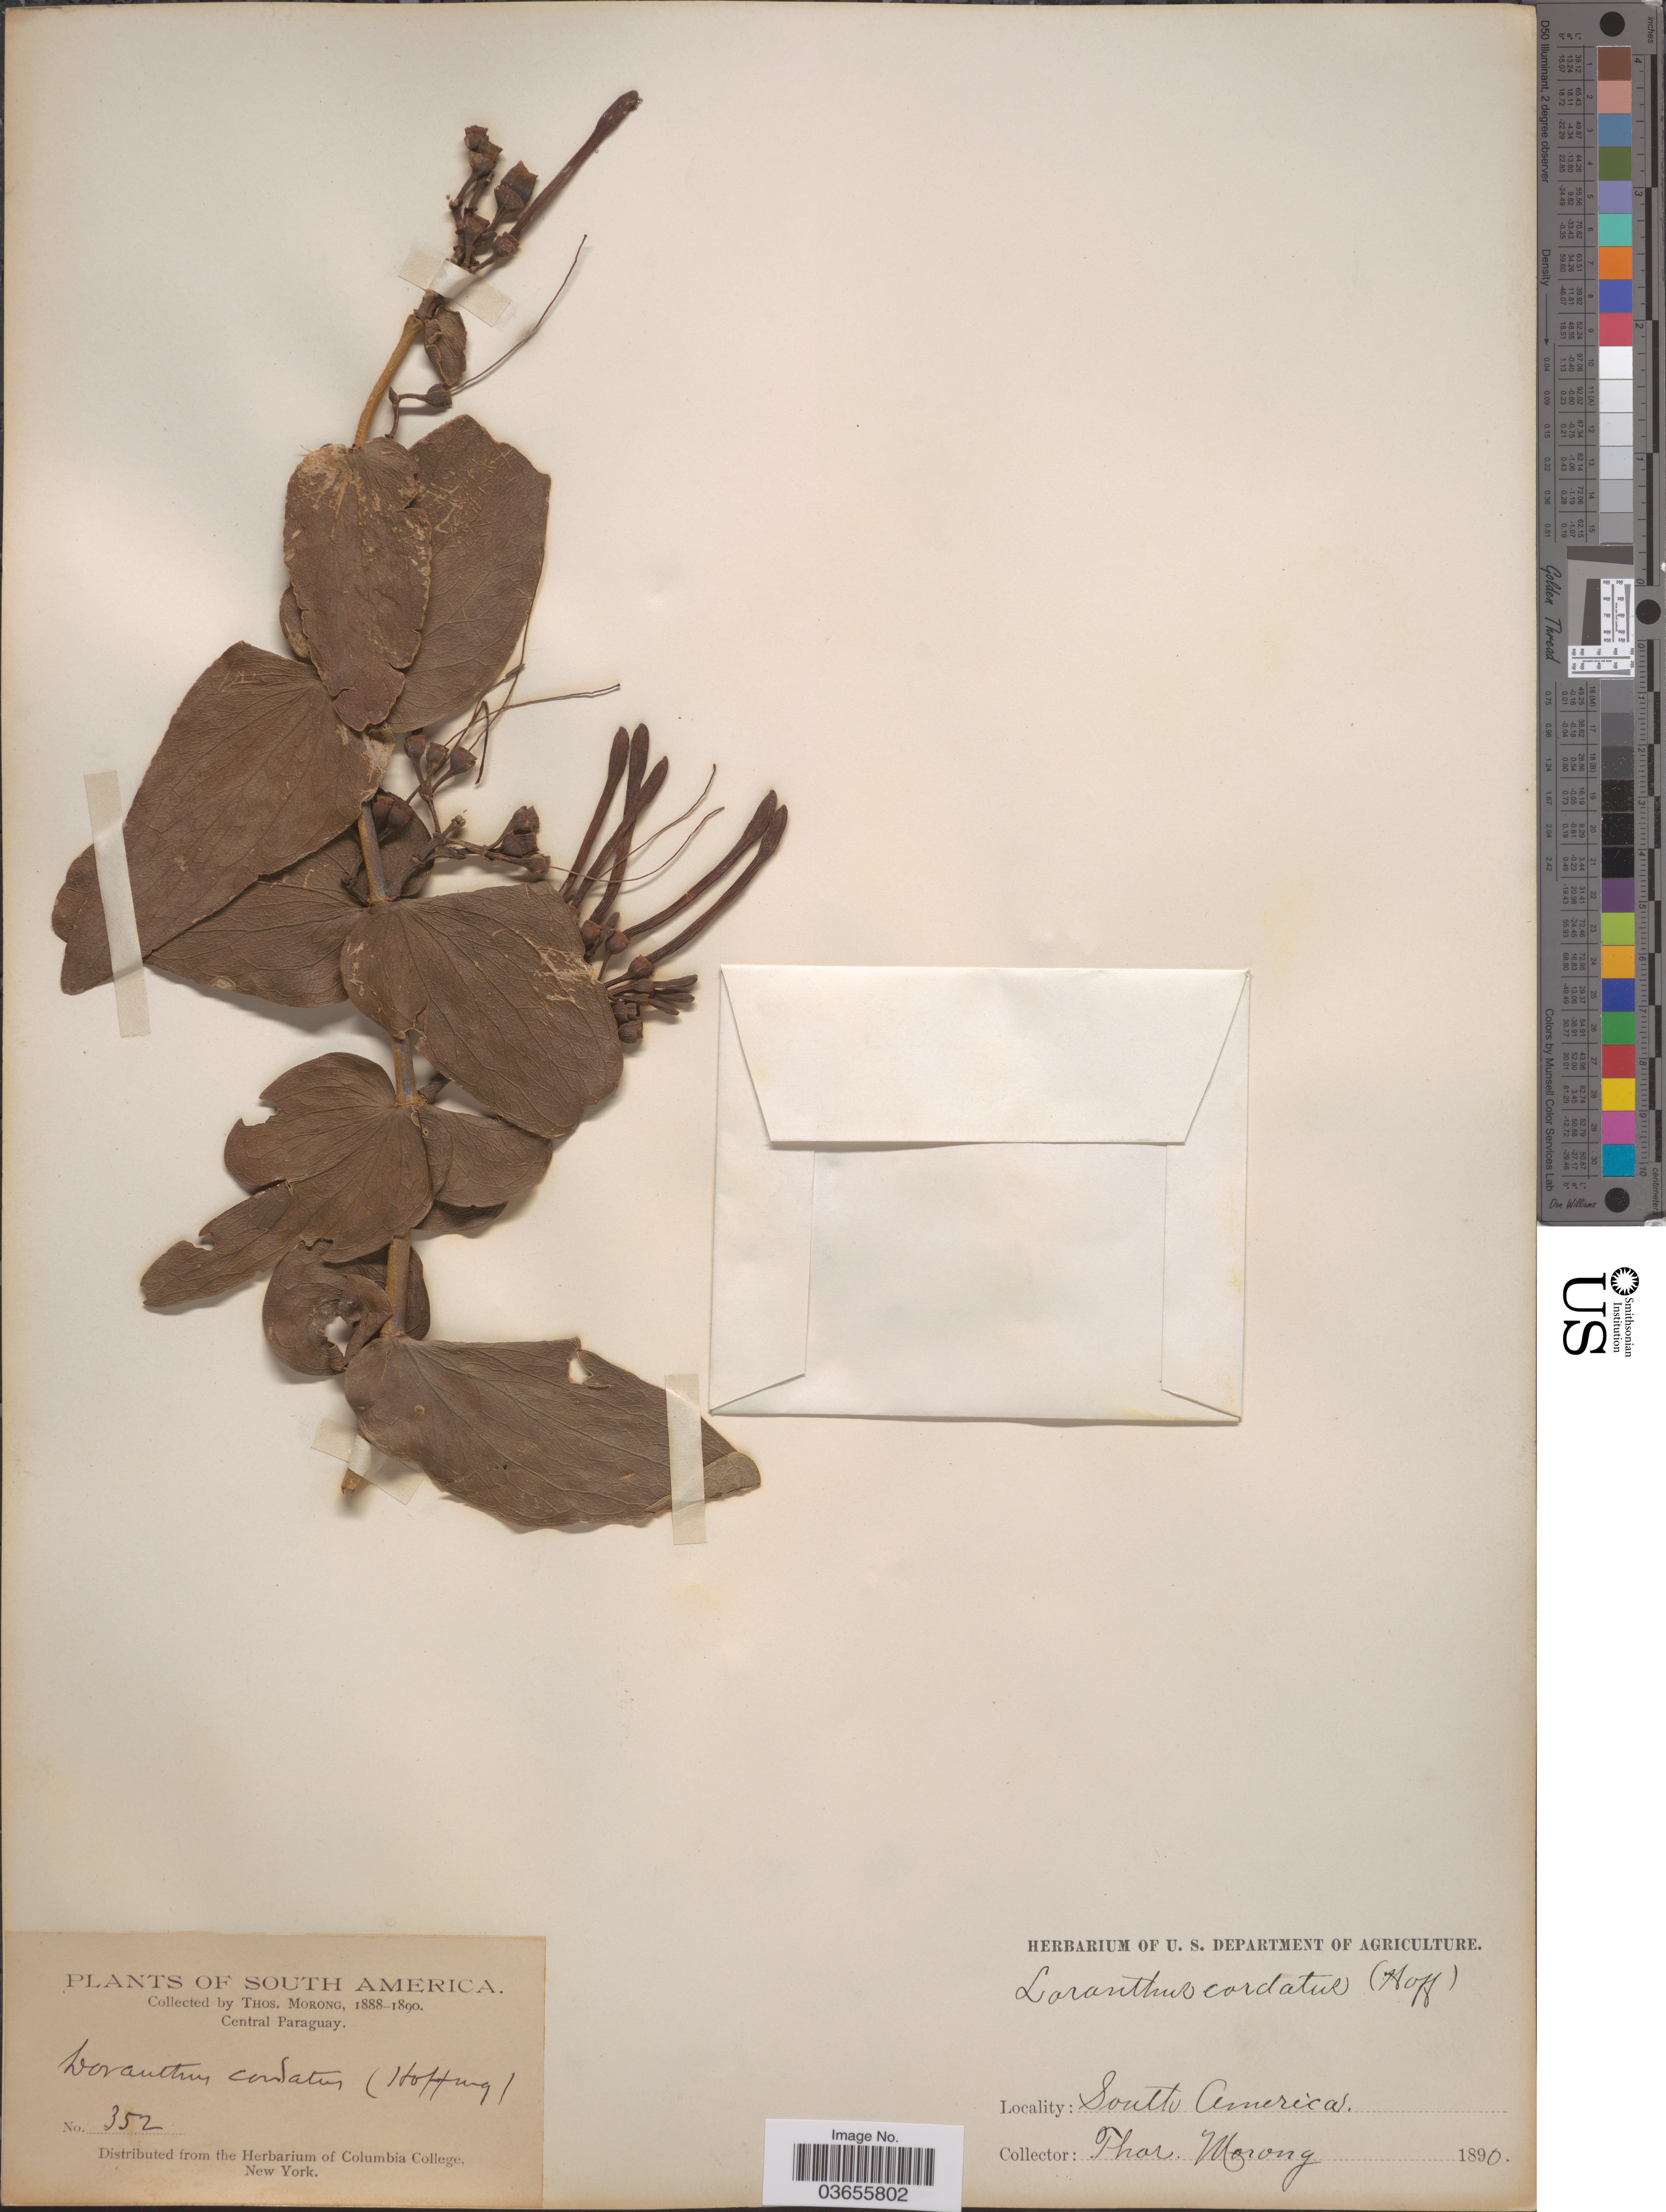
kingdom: Plantae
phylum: Tracheophyta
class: Magnoliopsida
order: Santalales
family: Loranthaceae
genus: Psittacanthus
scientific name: Psittacanthus cordatus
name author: (Hoffmanns.) Blume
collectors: ex herb. T. Morong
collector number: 352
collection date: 1888/1890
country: Paraguay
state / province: Central